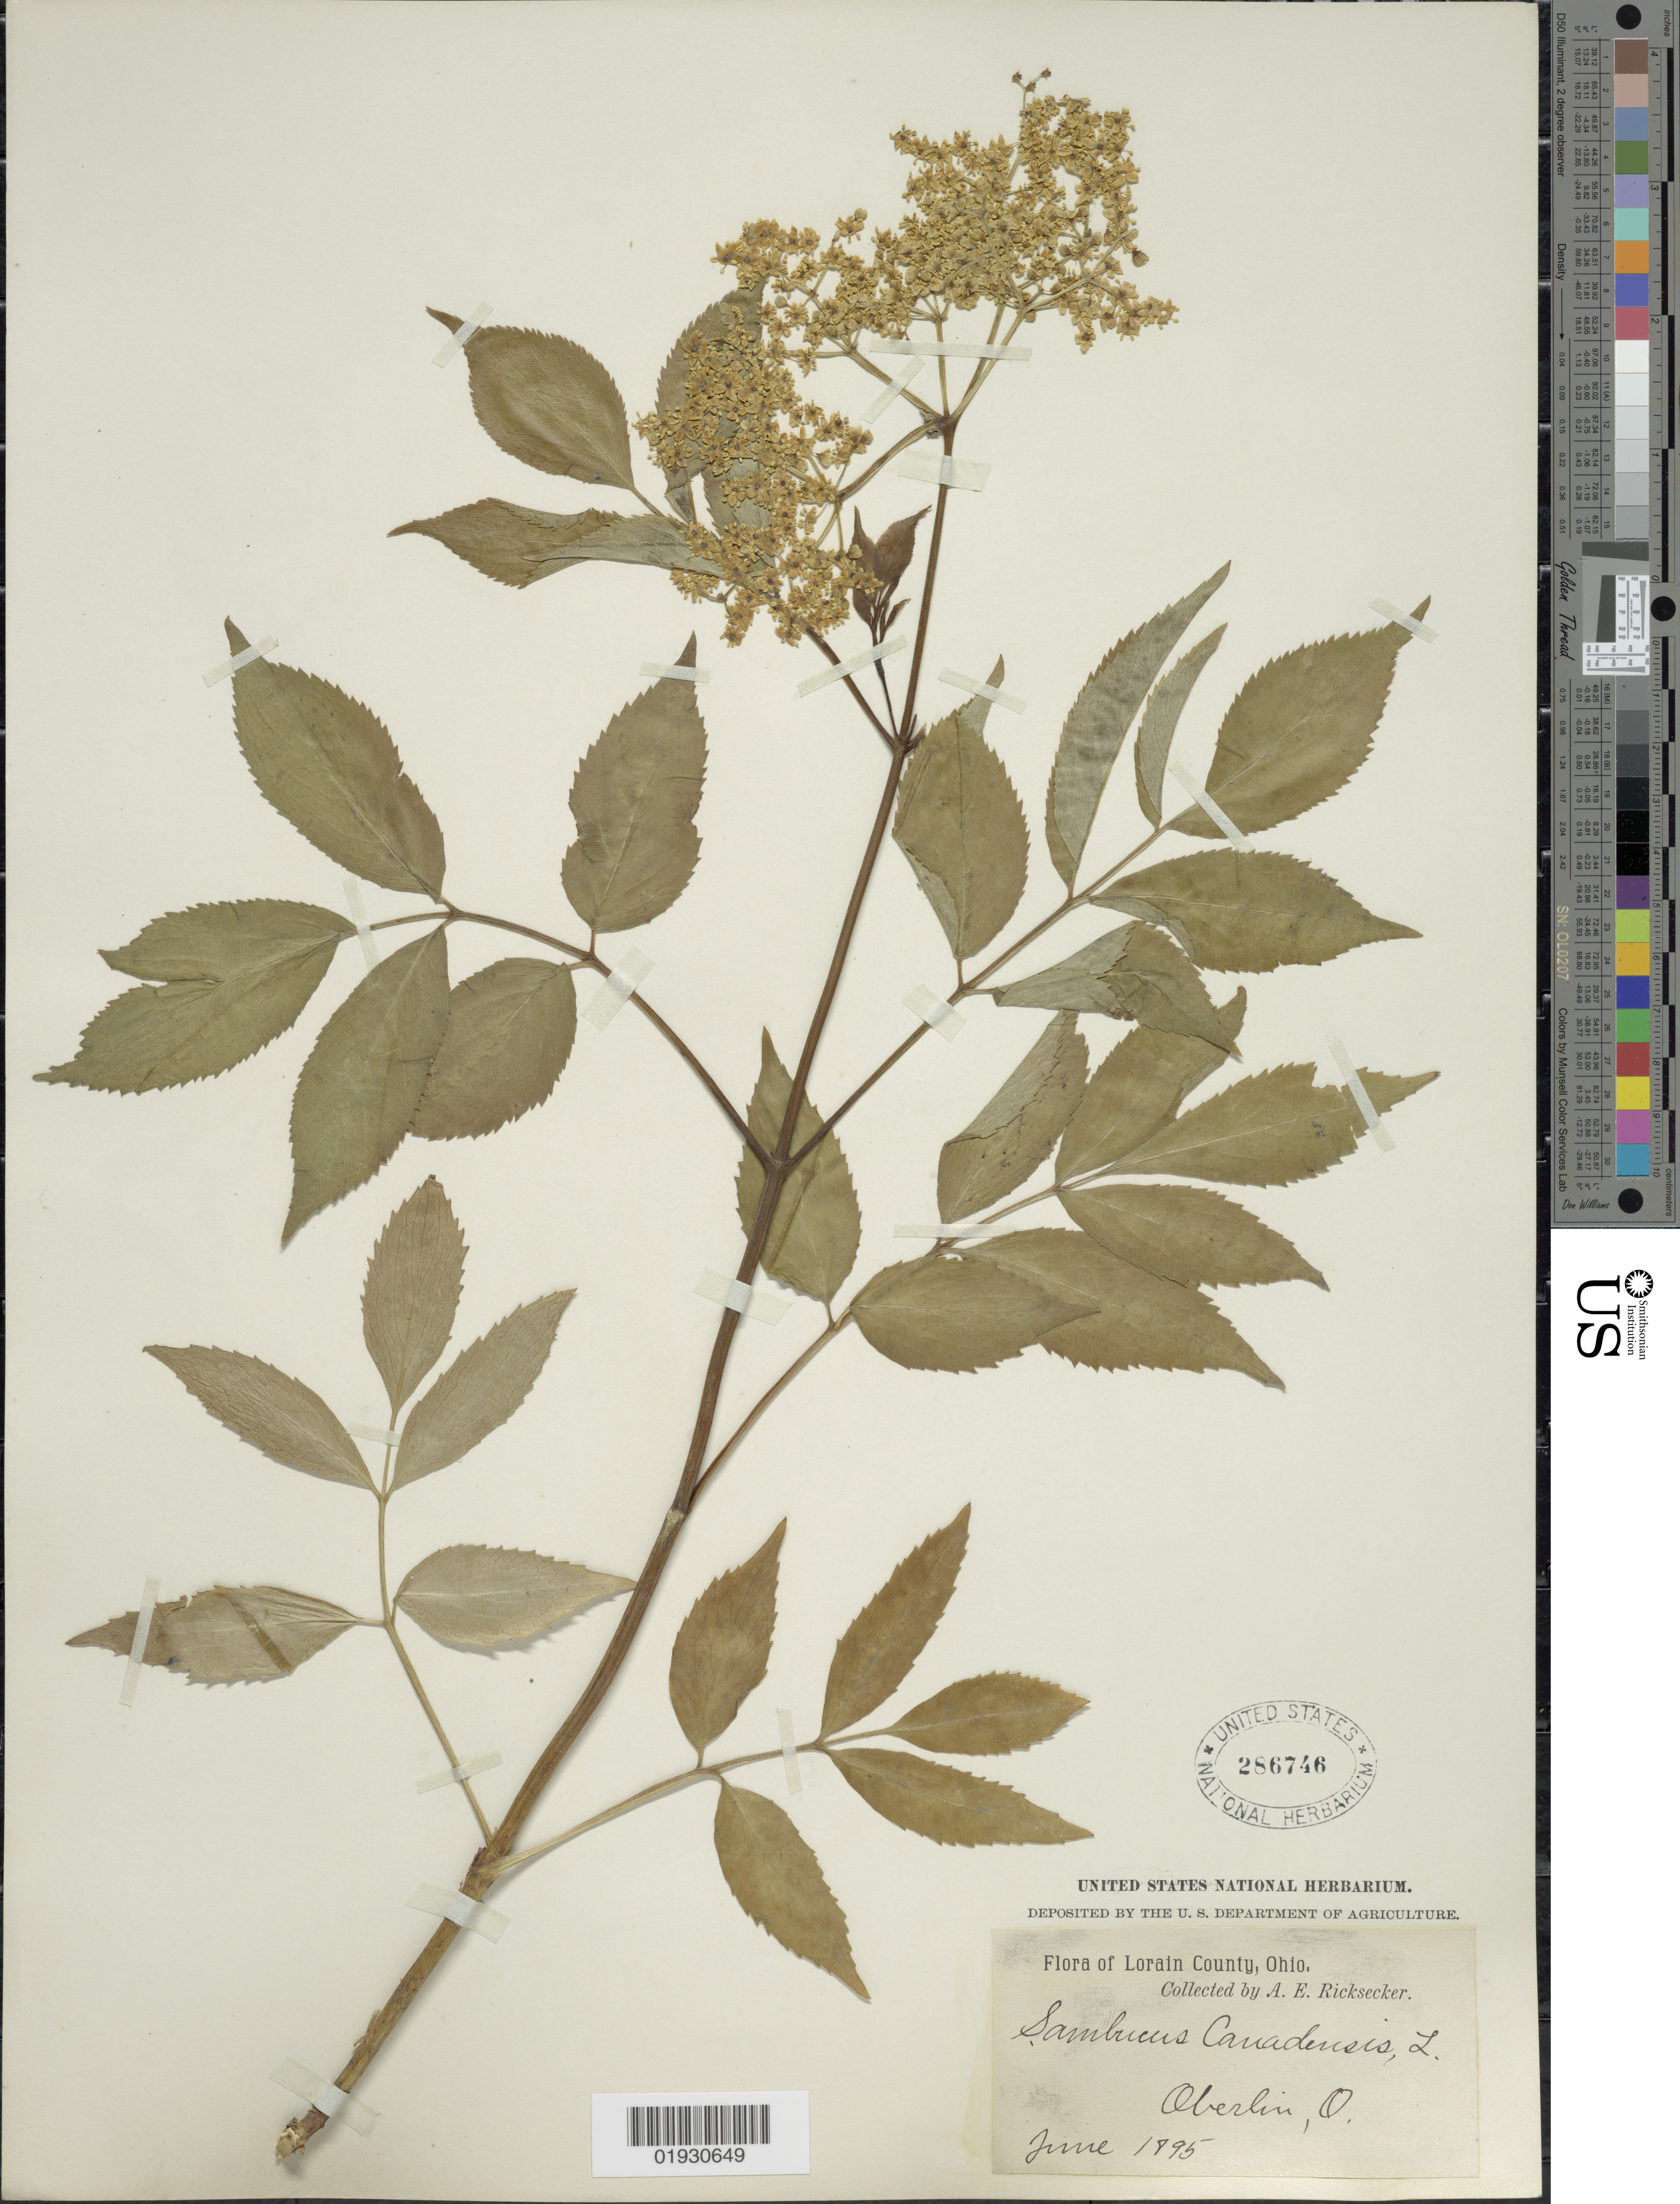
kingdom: Plantae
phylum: Tracheophyta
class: Magnoliopsida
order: Dipsacales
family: Viburnaceae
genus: Sambucus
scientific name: Sambucus canadensis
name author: L.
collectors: A. E. Ricksecker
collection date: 1895-06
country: United States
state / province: Ohio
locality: Lorain County, Oberlin, O.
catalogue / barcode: US 286746